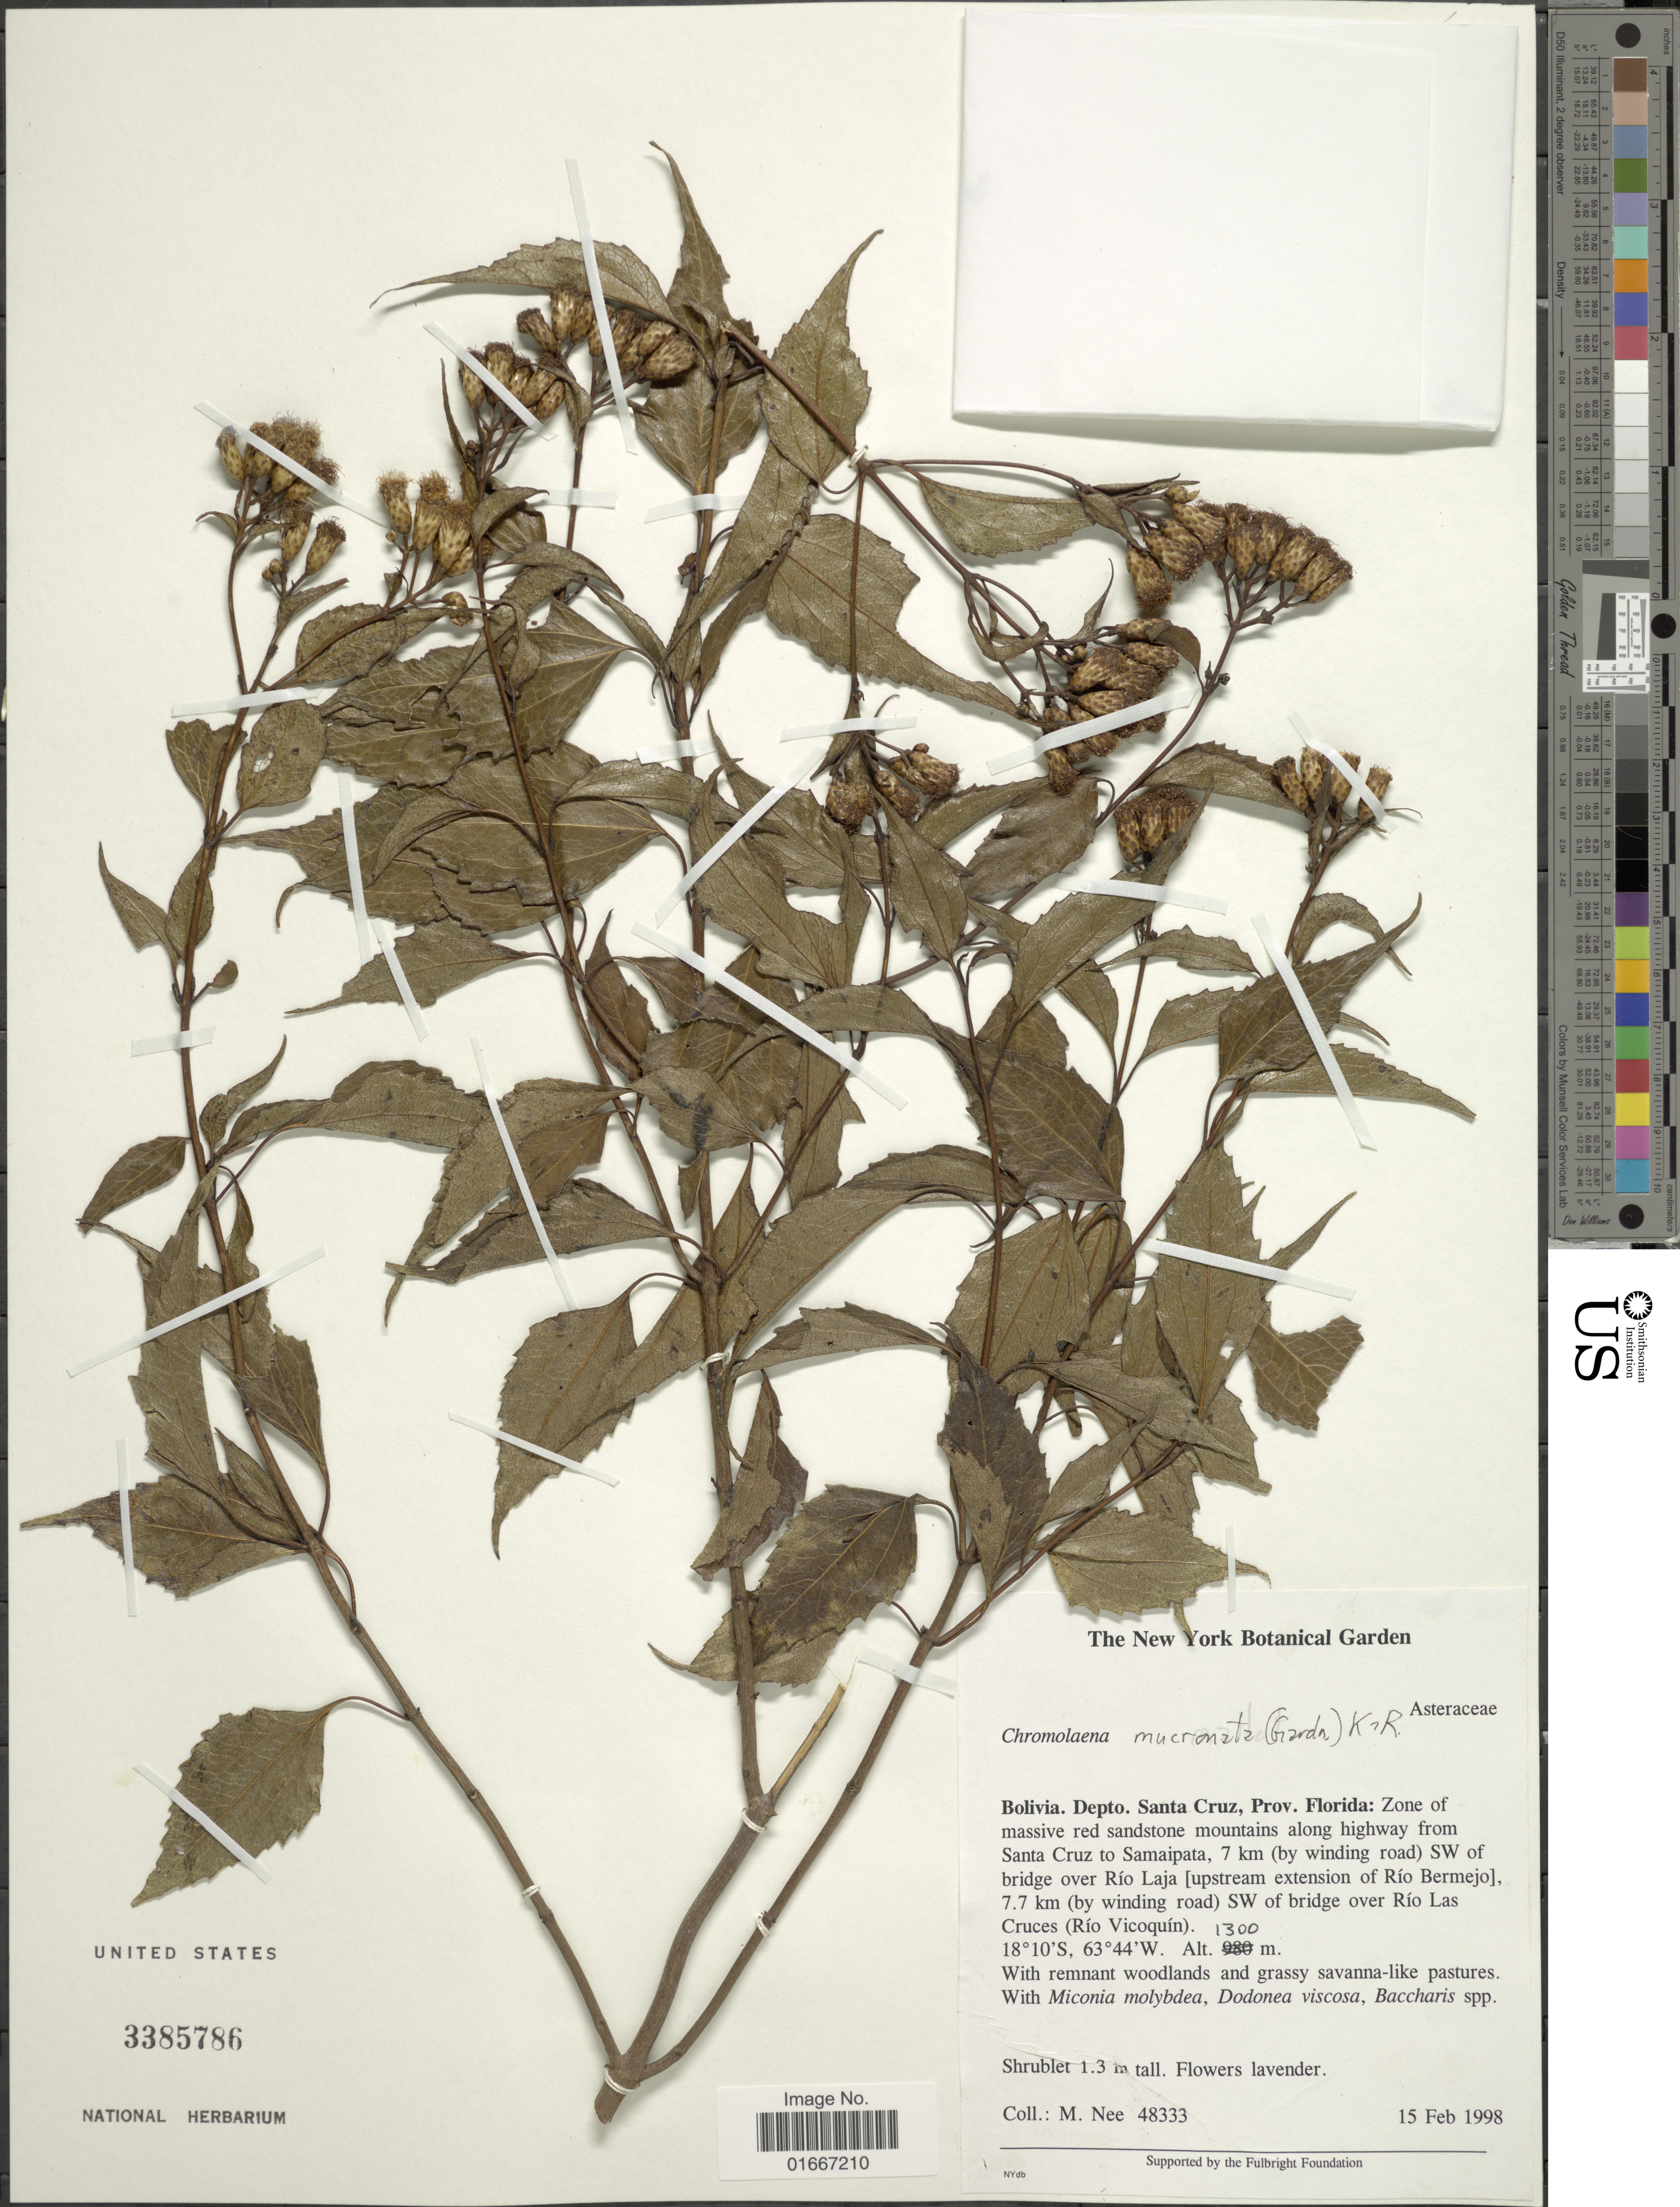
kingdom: Plantae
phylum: Tracheophyta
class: Magnoliopsida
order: Asterales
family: Asteraceae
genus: Chromolaena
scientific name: Chromolaena austera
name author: (B.L. Rob.) R.M. King & H. Rob.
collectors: M. Nee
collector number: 48333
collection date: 1998-02-15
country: Bolivia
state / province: Santa Cruz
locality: Prov. Florida: Zone massivered sandstone mountains along highway from Sanrta Cruz to Samaipata, 7 km (by winding road) SW of bridge over Rio Laja (upstream extension of Rio Bermejo) 7.7 km (by winding road) SW of bridge over Rio Las Cruces (Rio Vicoquin)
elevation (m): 1300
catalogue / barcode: US 3385786